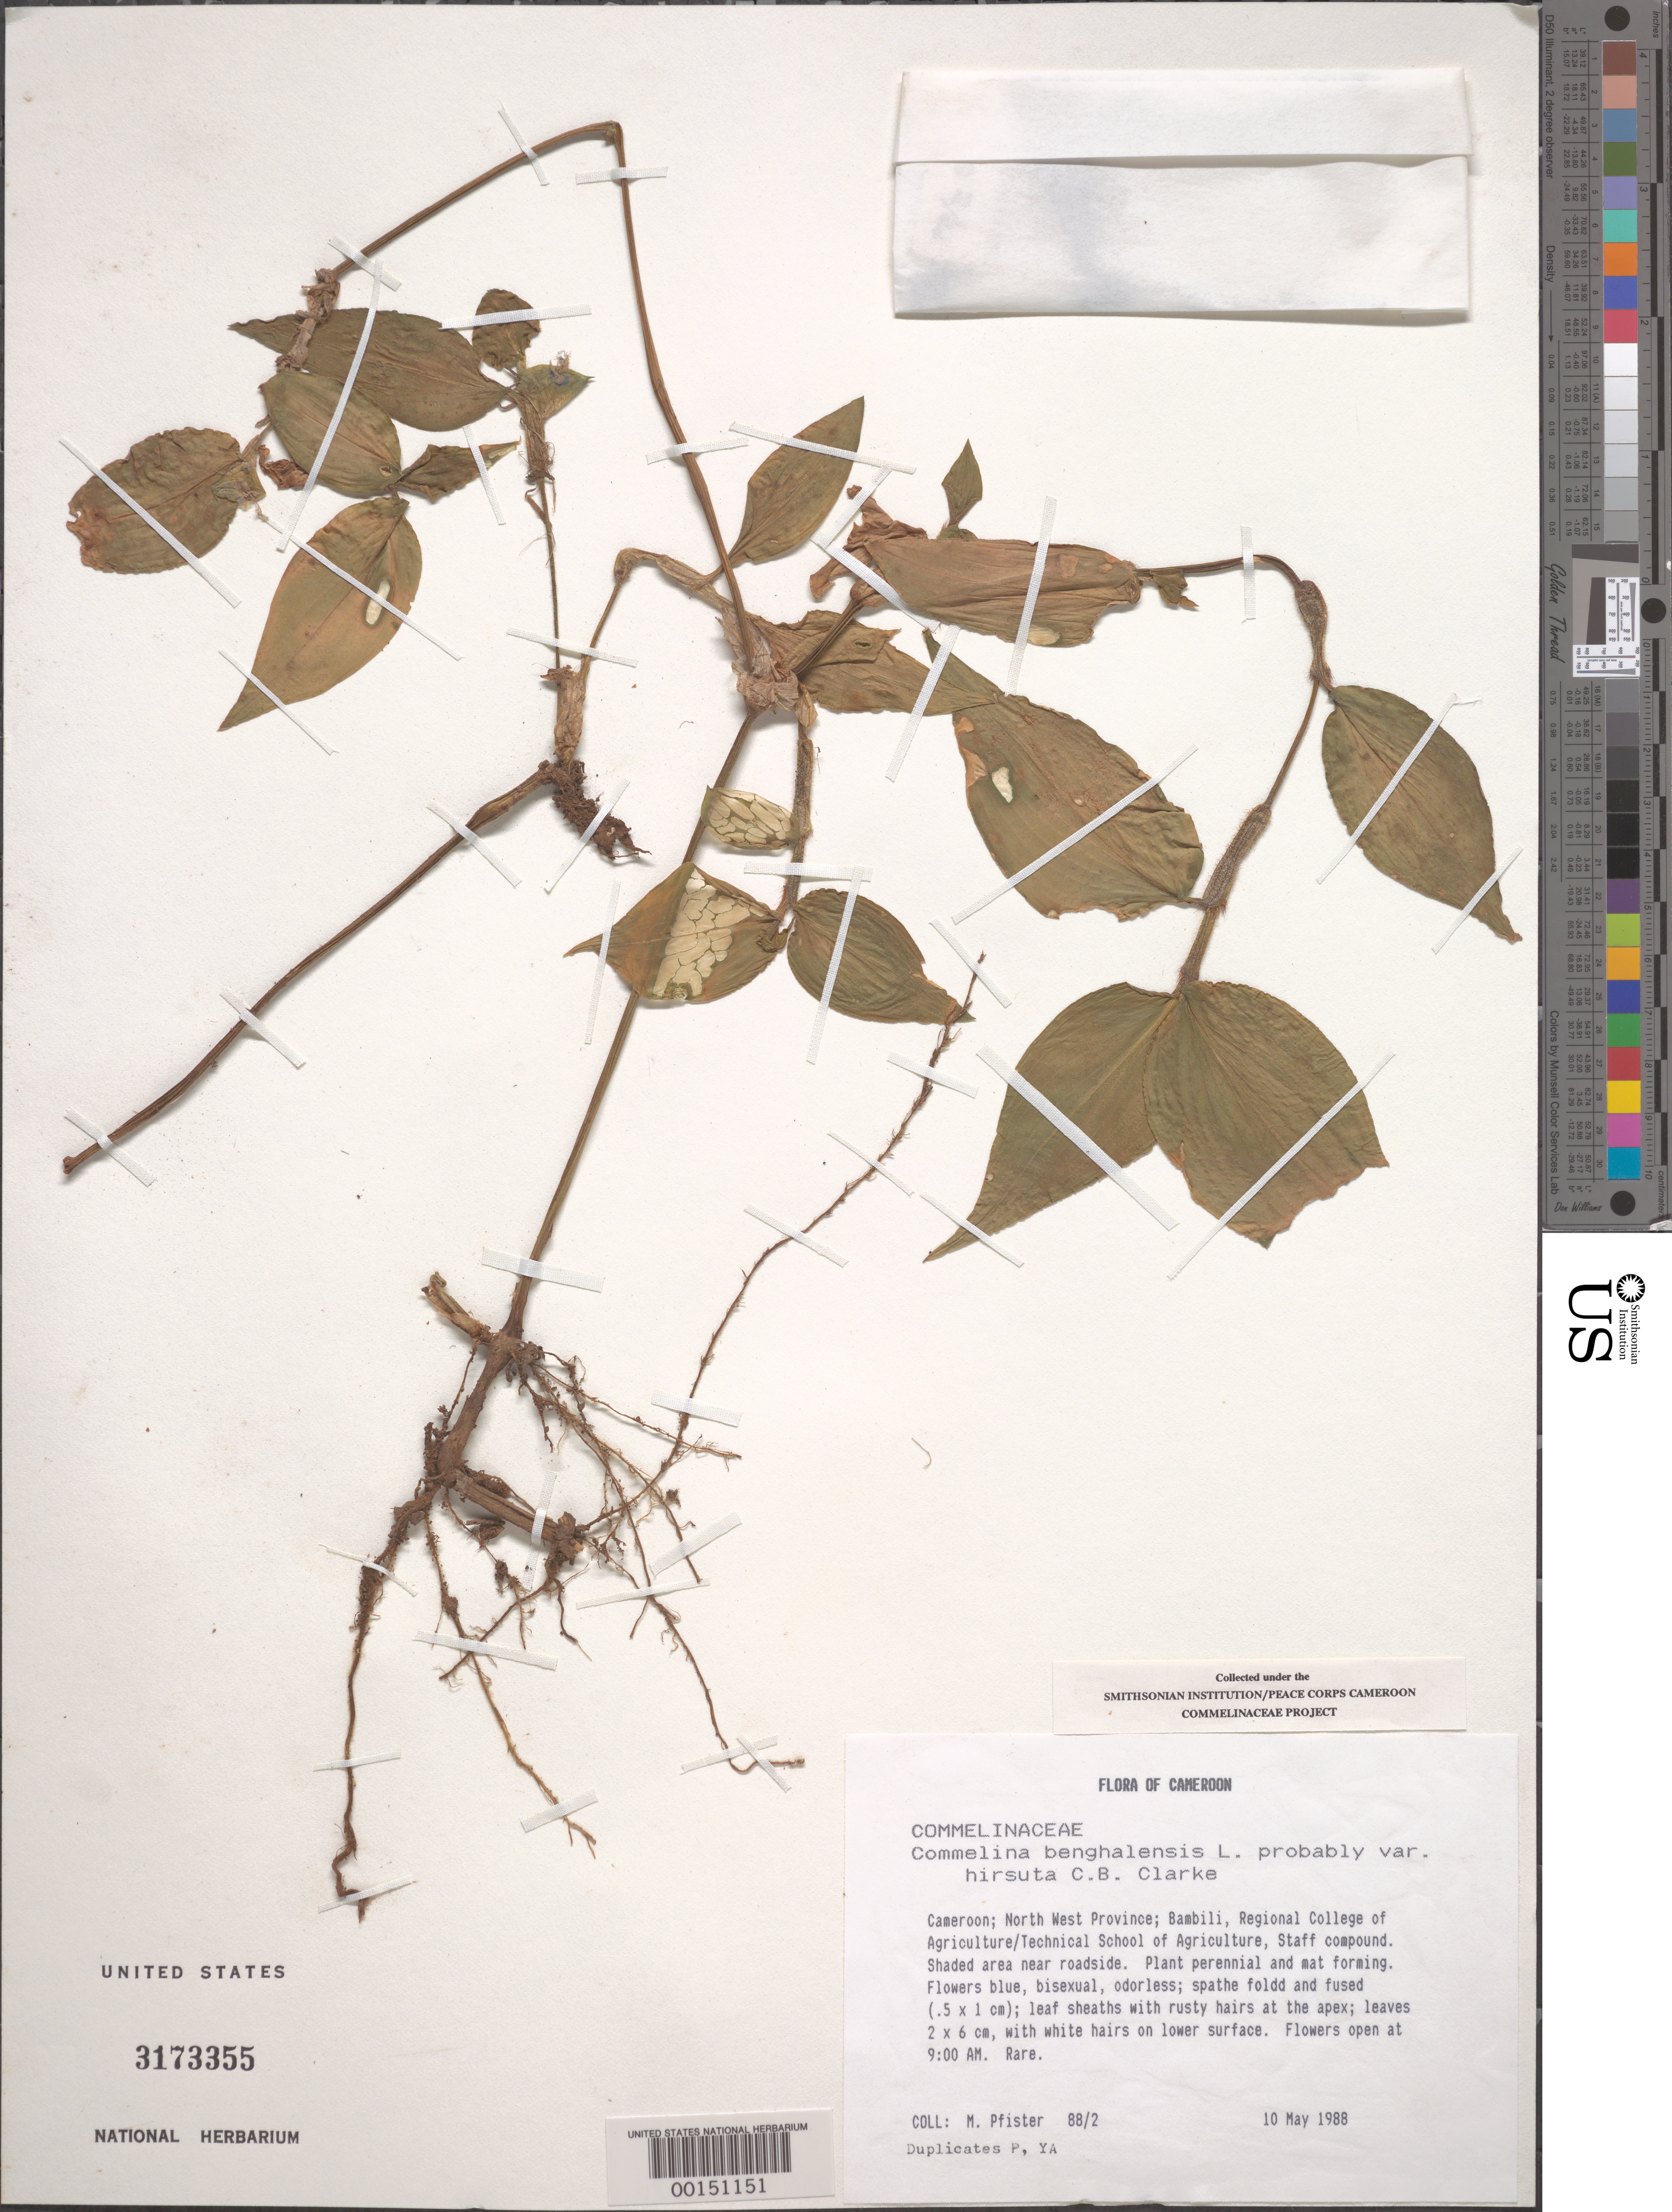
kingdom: Plantae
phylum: Tracheophyta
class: Liliopsida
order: Commelinales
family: Commelinaceae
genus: Commelina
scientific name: Commelina benghalensis var. hirsuta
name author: C.B. Clarke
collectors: M. Pfister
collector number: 88/2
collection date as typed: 10 May 1988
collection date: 1988-05-10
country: Cameroon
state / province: Nord-ouest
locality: Bambili, regional college of agriculture/technical school of agriculture, staff compound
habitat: Roadside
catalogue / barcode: US 3173355